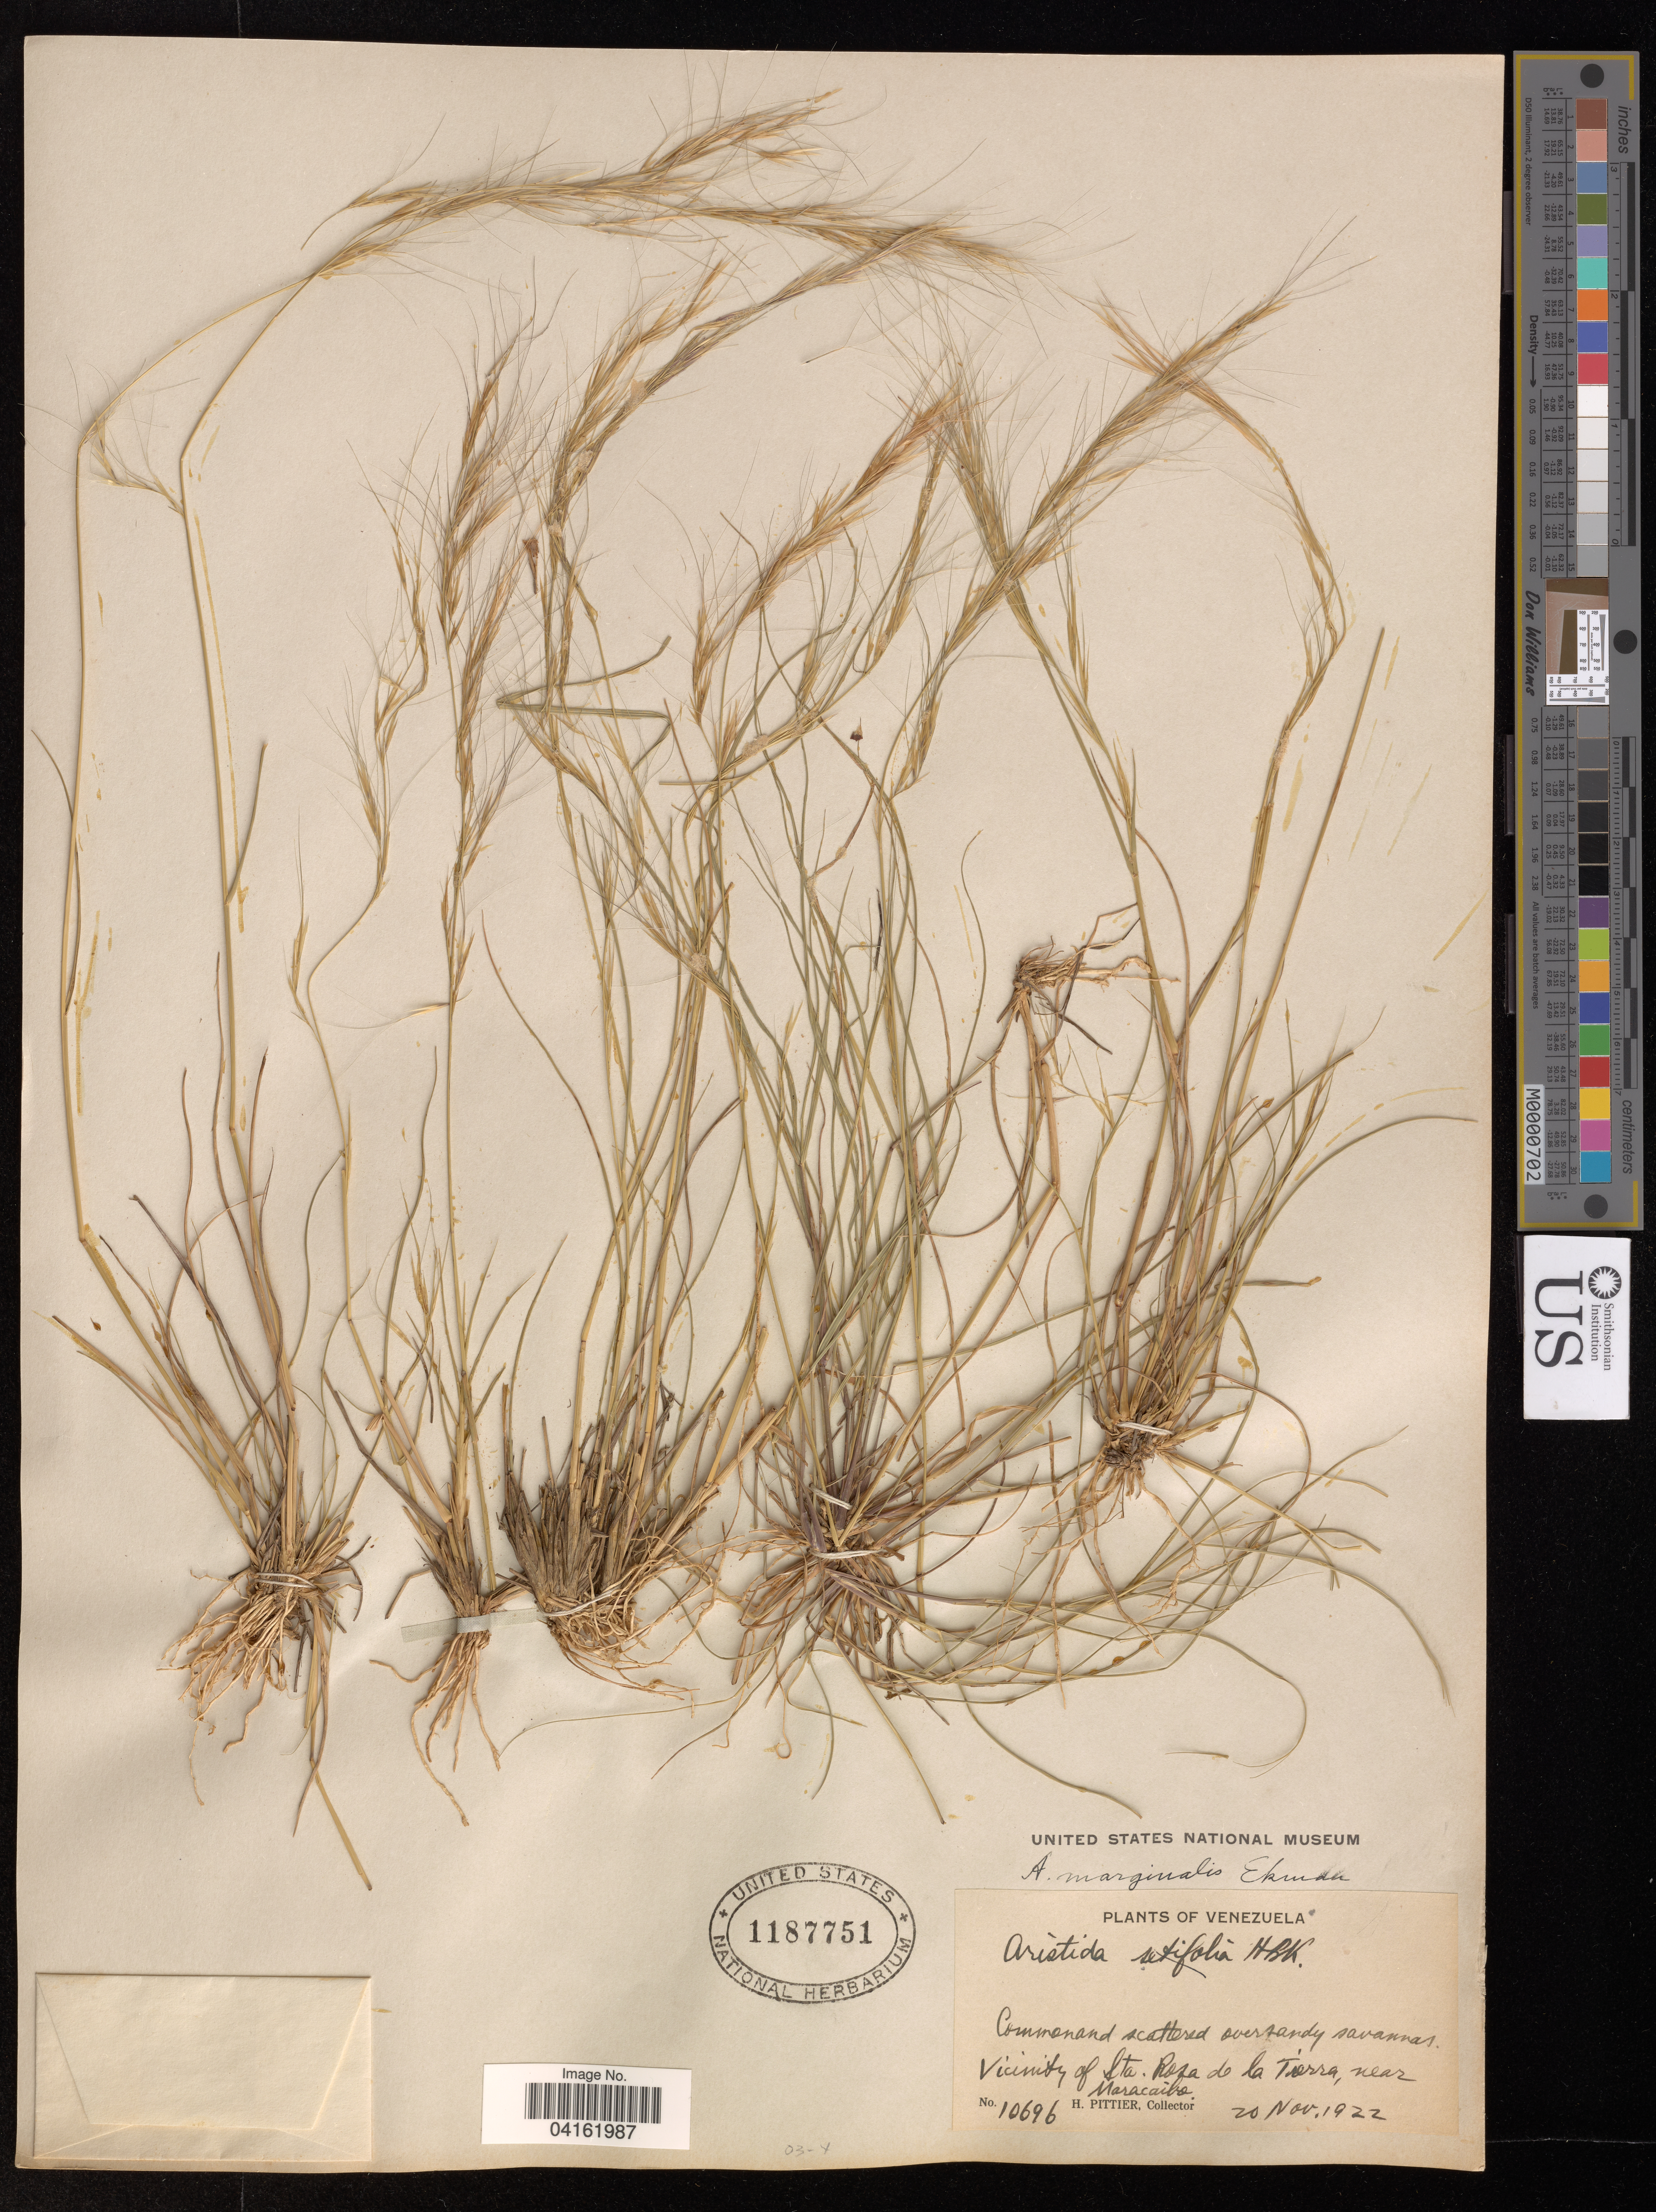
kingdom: Plantae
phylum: Tracheophyta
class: Liliopsida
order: Poales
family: Poaceae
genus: Aristida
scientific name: Aristida marginalis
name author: Ekman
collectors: H. F. Pittier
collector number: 10696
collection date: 1922-11-20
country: Venezuela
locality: Vicinity of Sta. Rosa de la Tierra, near Maracaibo.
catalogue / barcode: US 1187751